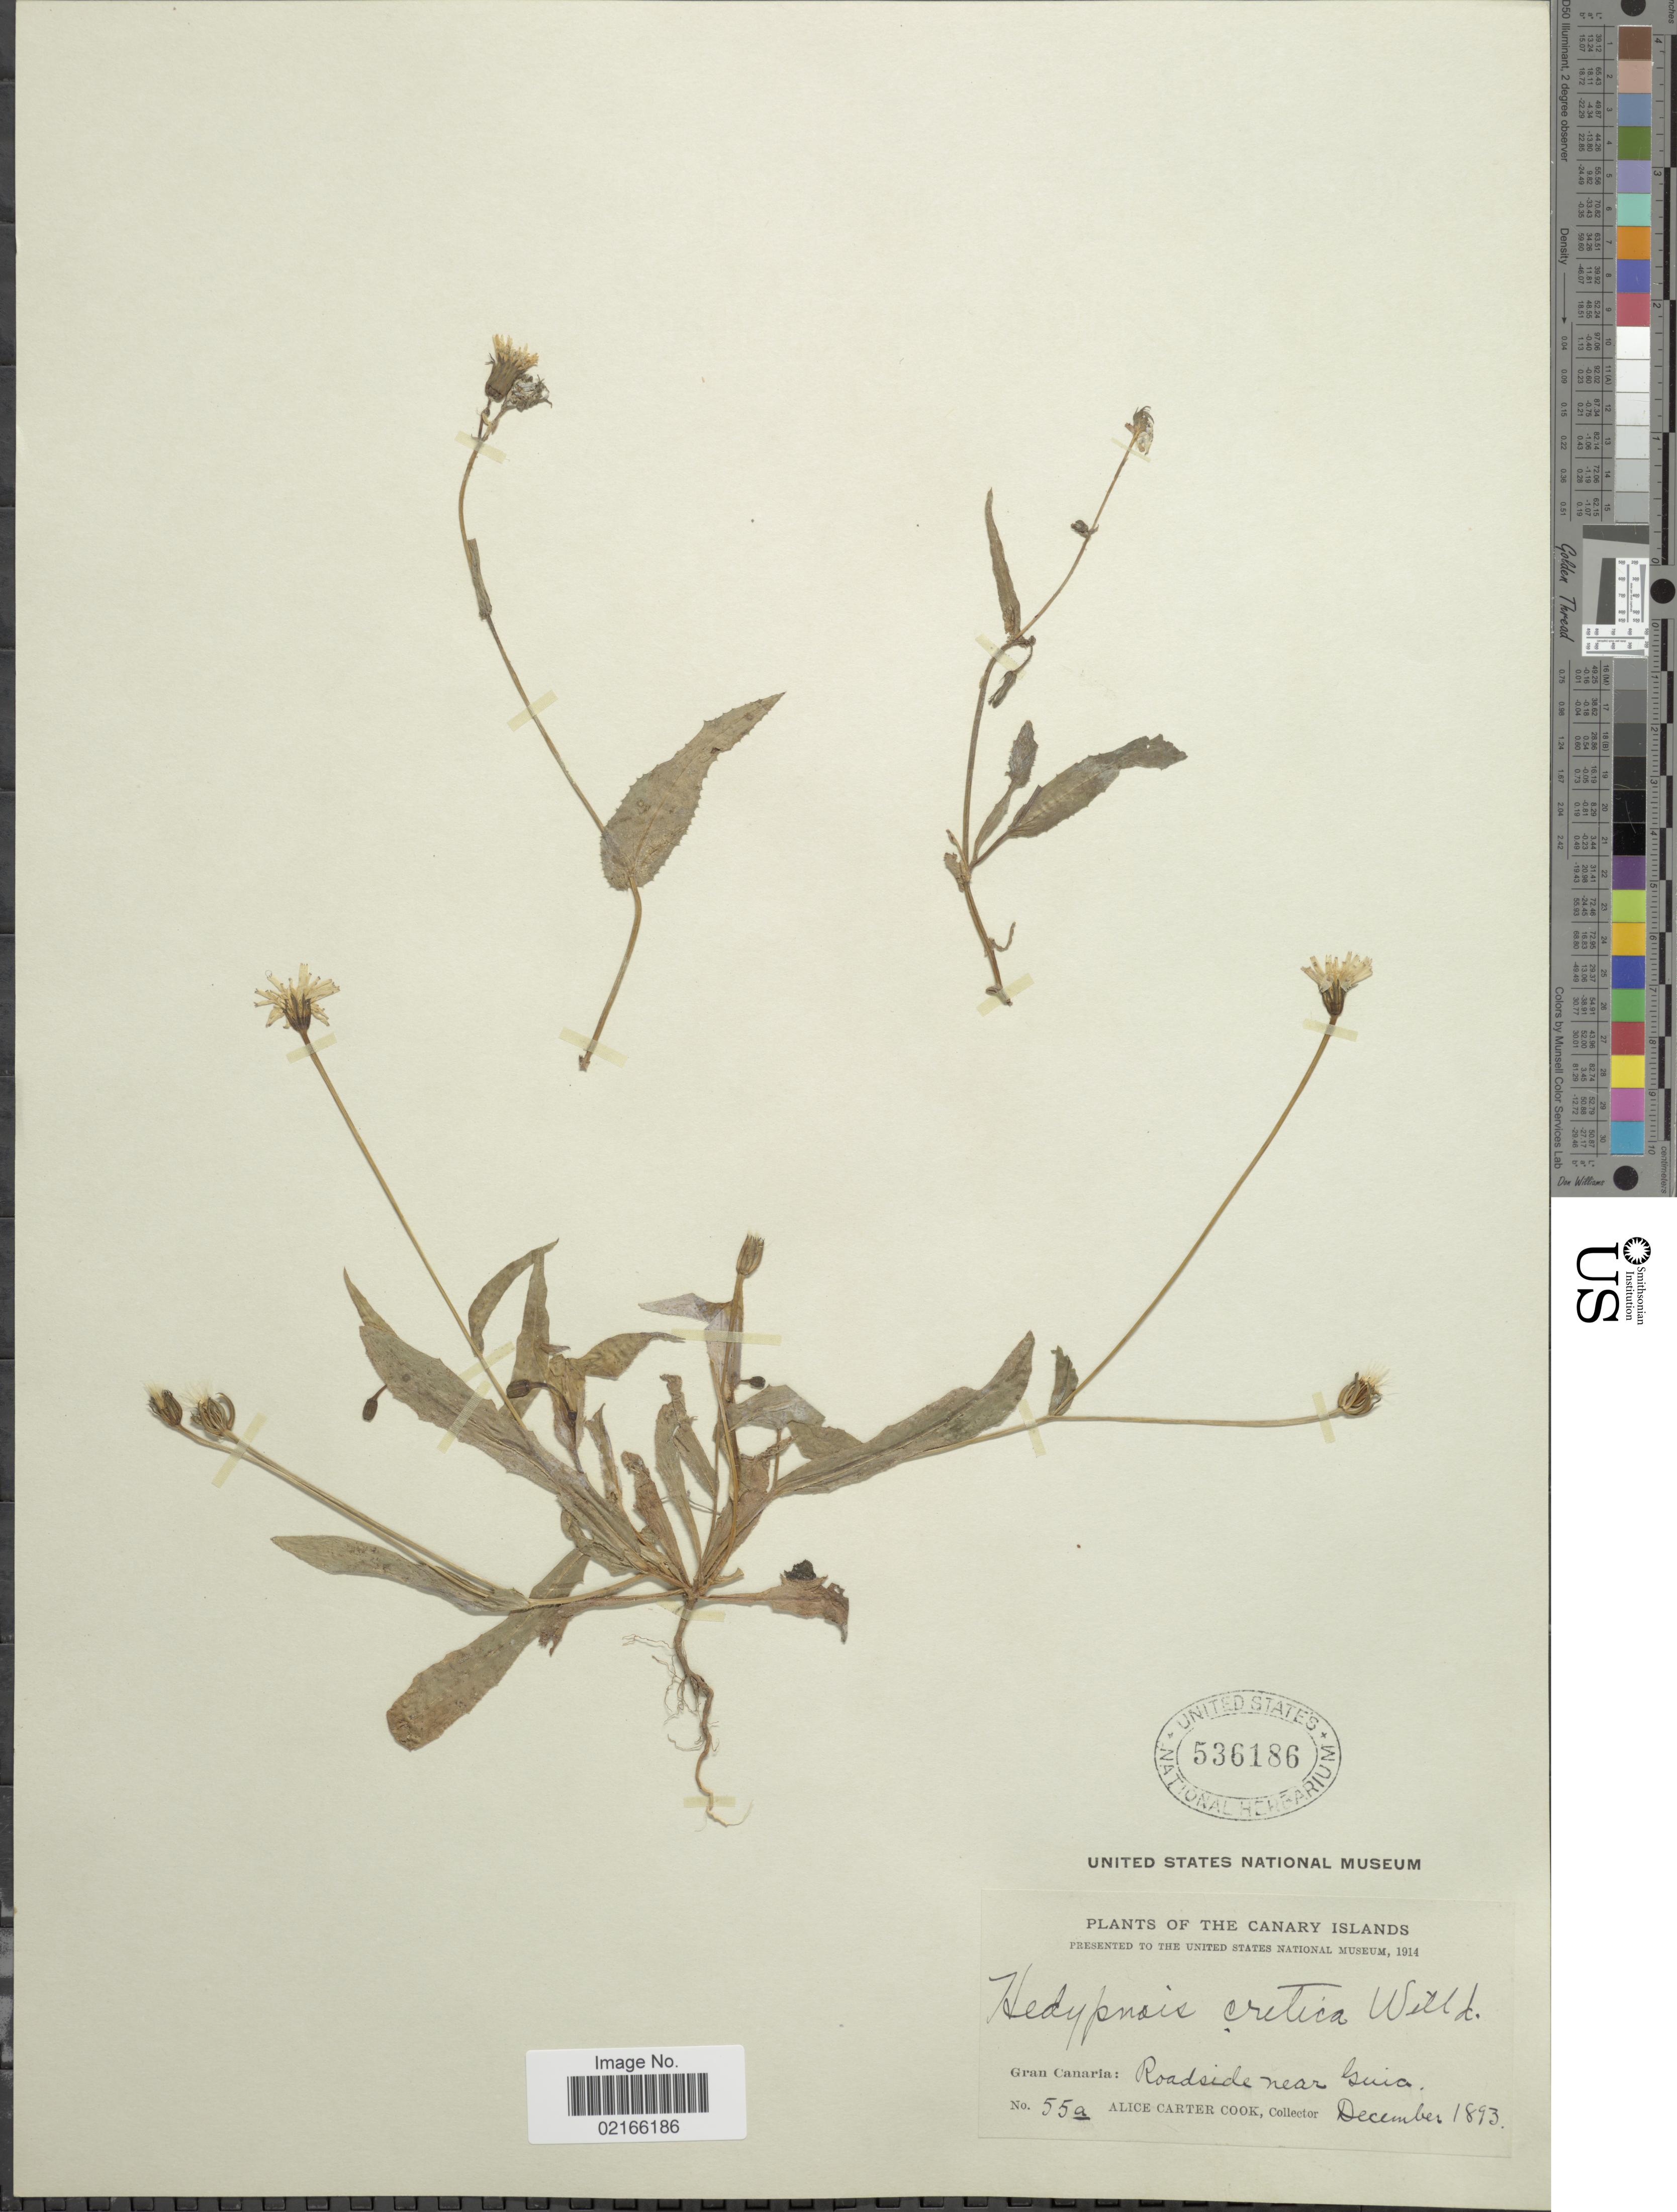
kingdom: Plantae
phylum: Tracheophyta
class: Magnoliopsida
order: Asterales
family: Asteraceae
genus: Hedypnois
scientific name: Hedypnois rhagadioloides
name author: (L.) F.W. Schmidt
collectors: Alice C. Cook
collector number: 55a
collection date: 1893-12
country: Spain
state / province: Canarias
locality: Canary Islands. Gran Canaria: Roadside near Guia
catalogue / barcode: US 536186